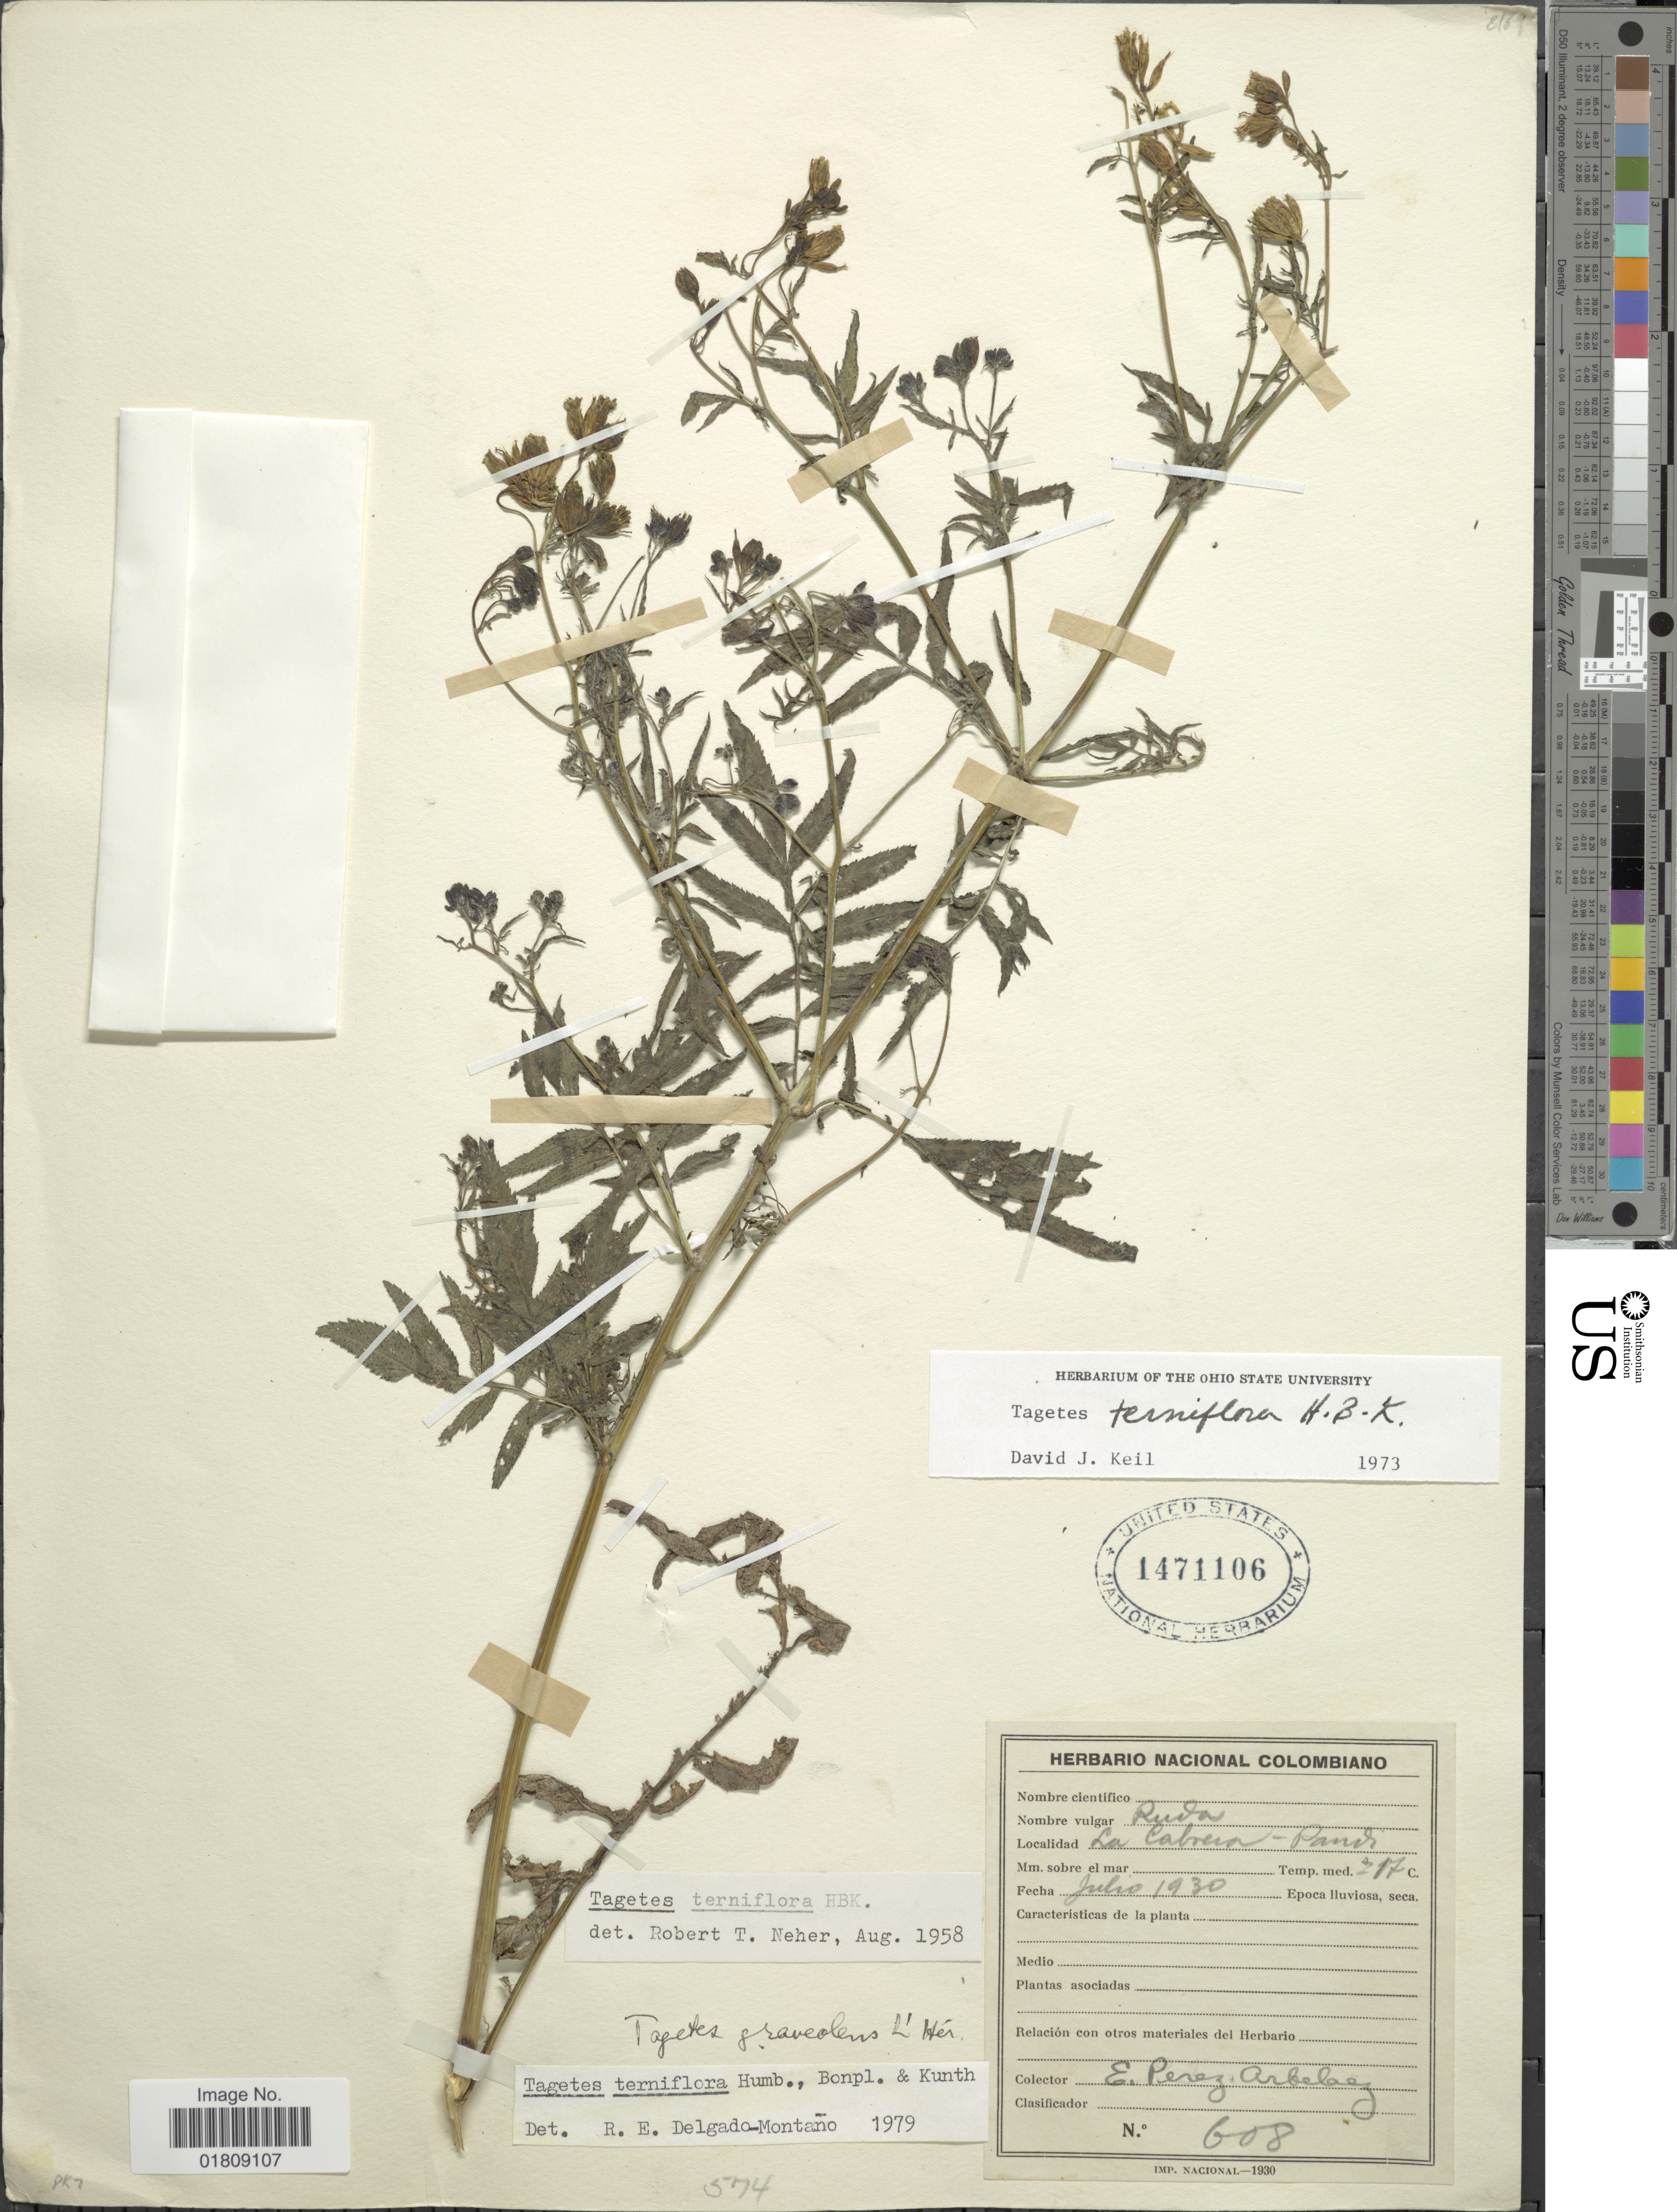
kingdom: Plantae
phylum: Tracheophyta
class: Magnoliopsida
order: Asterales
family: Asteraceae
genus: Tagetes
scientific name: Tagetes terniflora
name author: Kunth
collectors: E. Pérez Arbeláez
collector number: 608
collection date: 1930-07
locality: La Cabrera-Pandi [interpreted]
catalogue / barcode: US 1471106